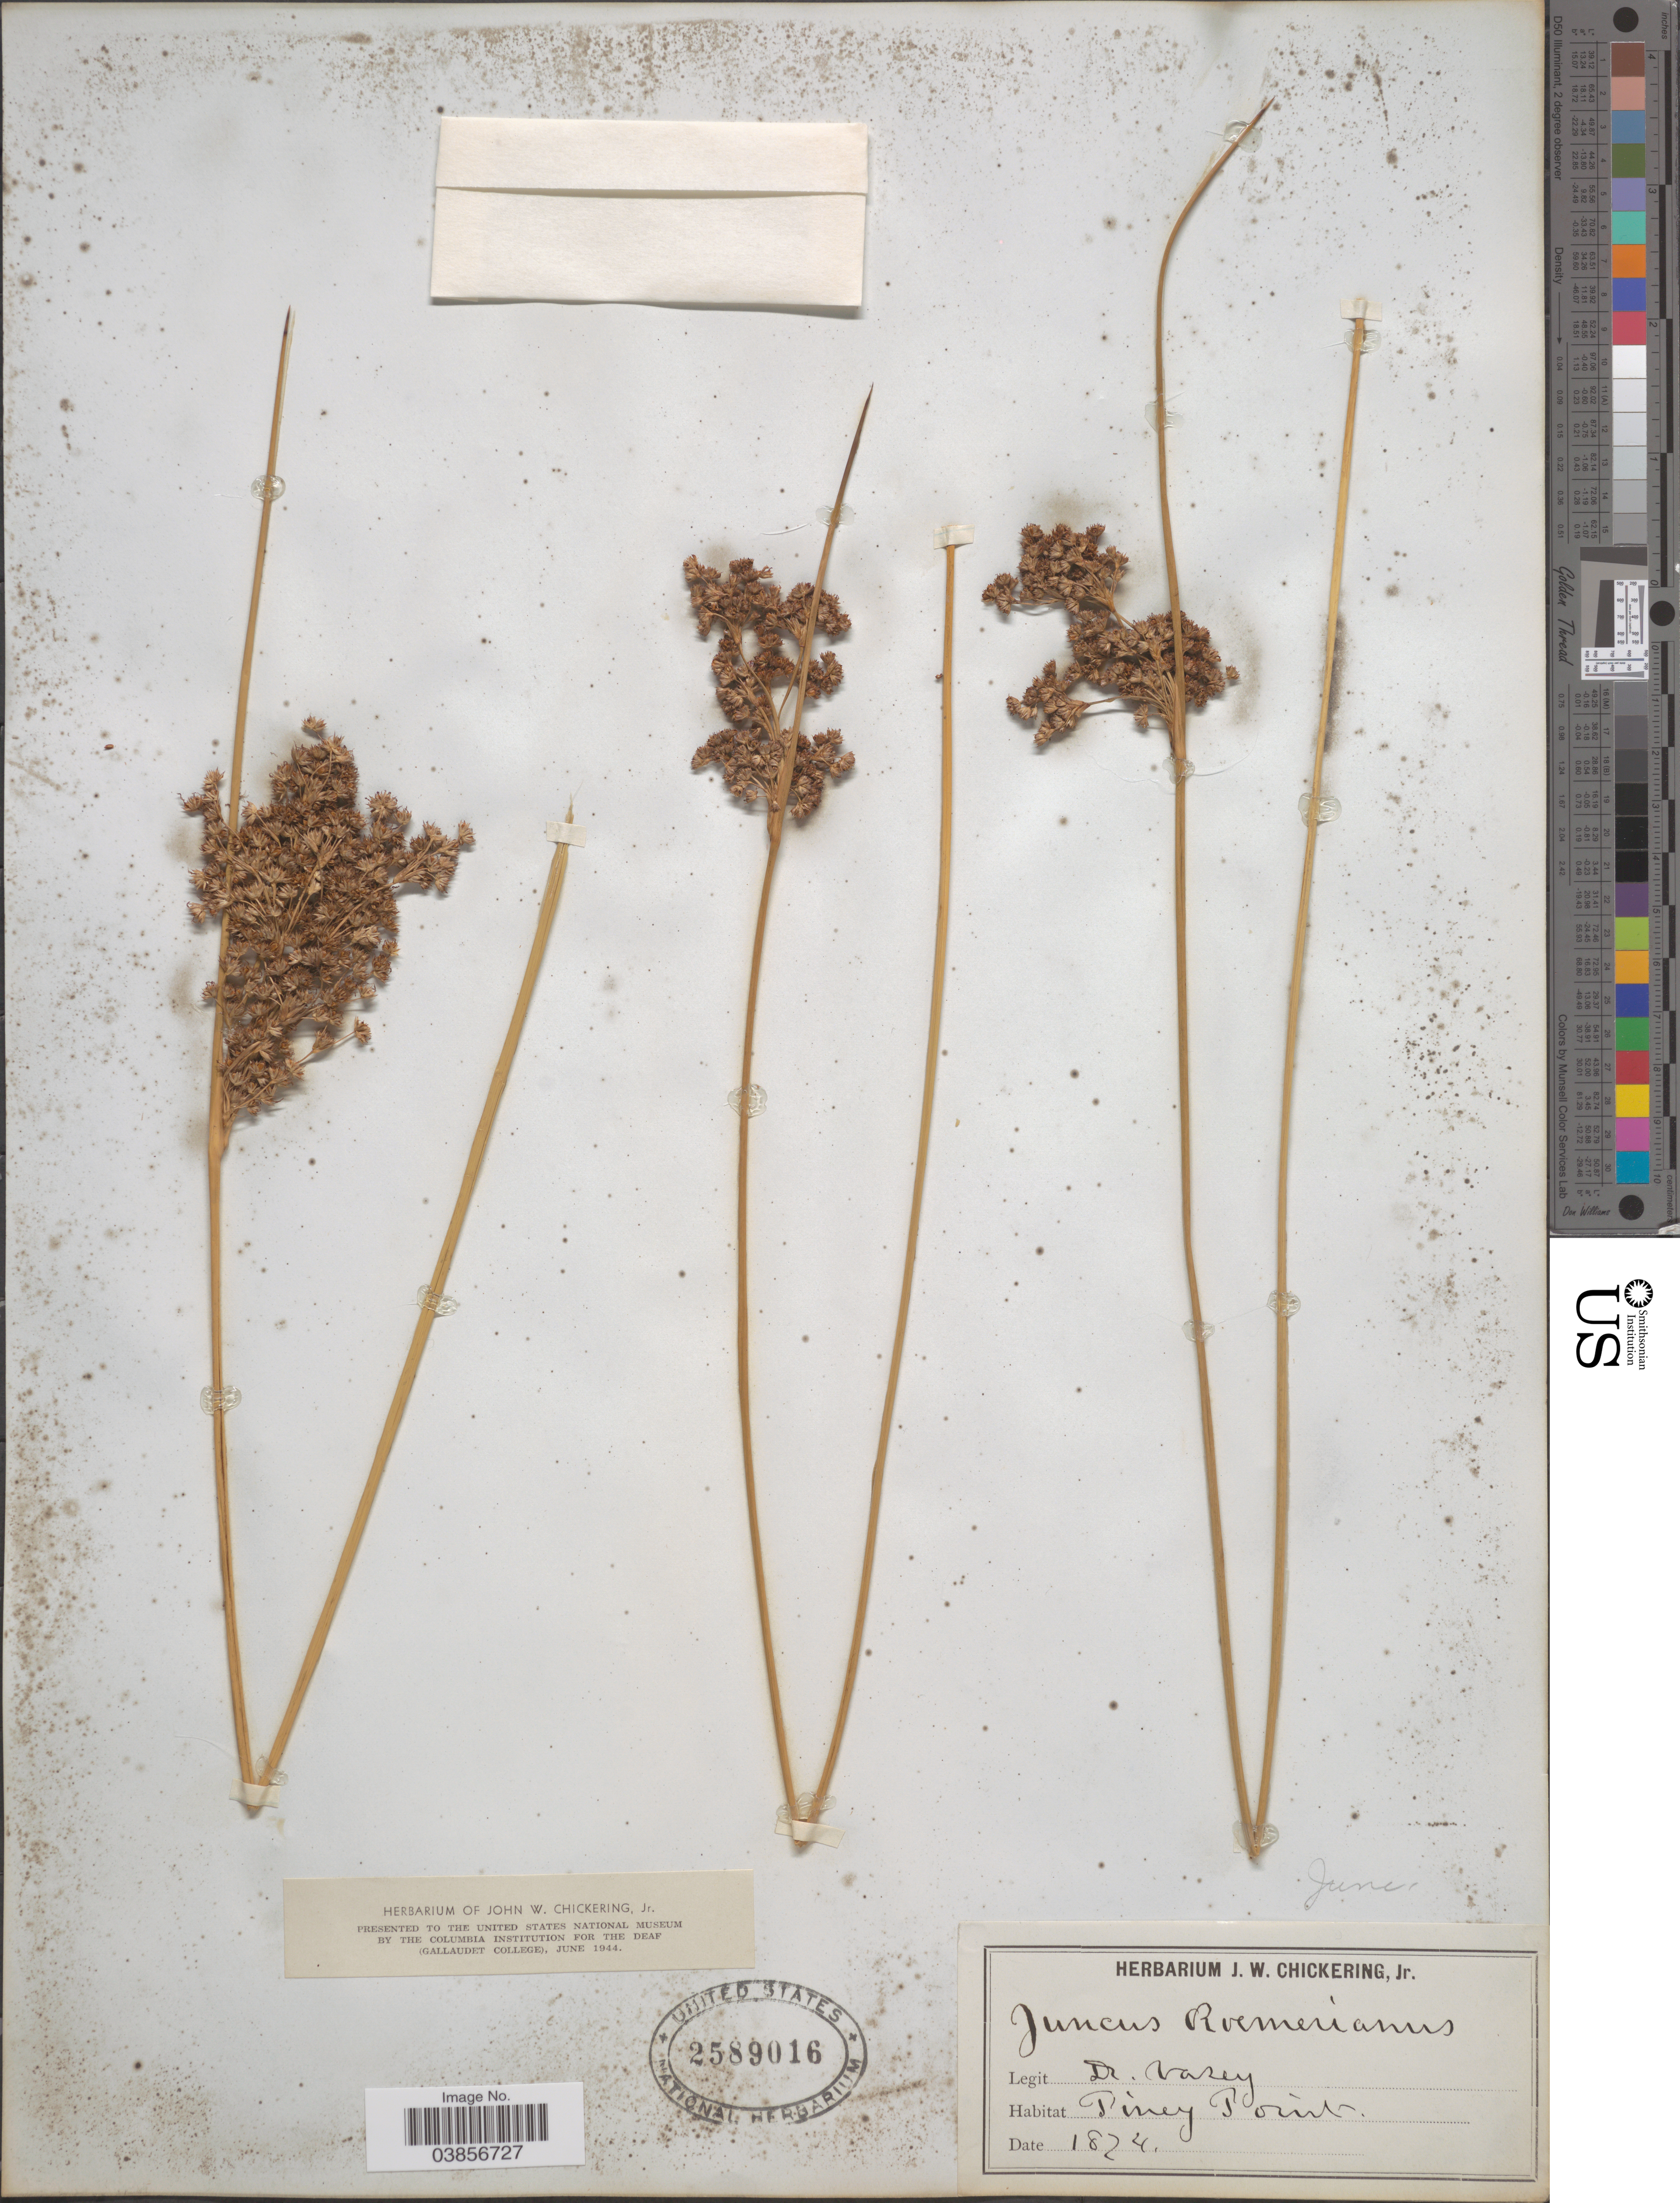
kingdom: Plantae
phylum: Tracheophyta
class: Liliopsida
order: Poales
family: Juncaceae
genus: Juncus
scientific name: Juncus roemerianus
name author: Scheele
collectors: Vasey, --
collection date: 1874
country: United States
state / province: Maryland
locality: Piney Point.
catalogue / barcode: US 2589016